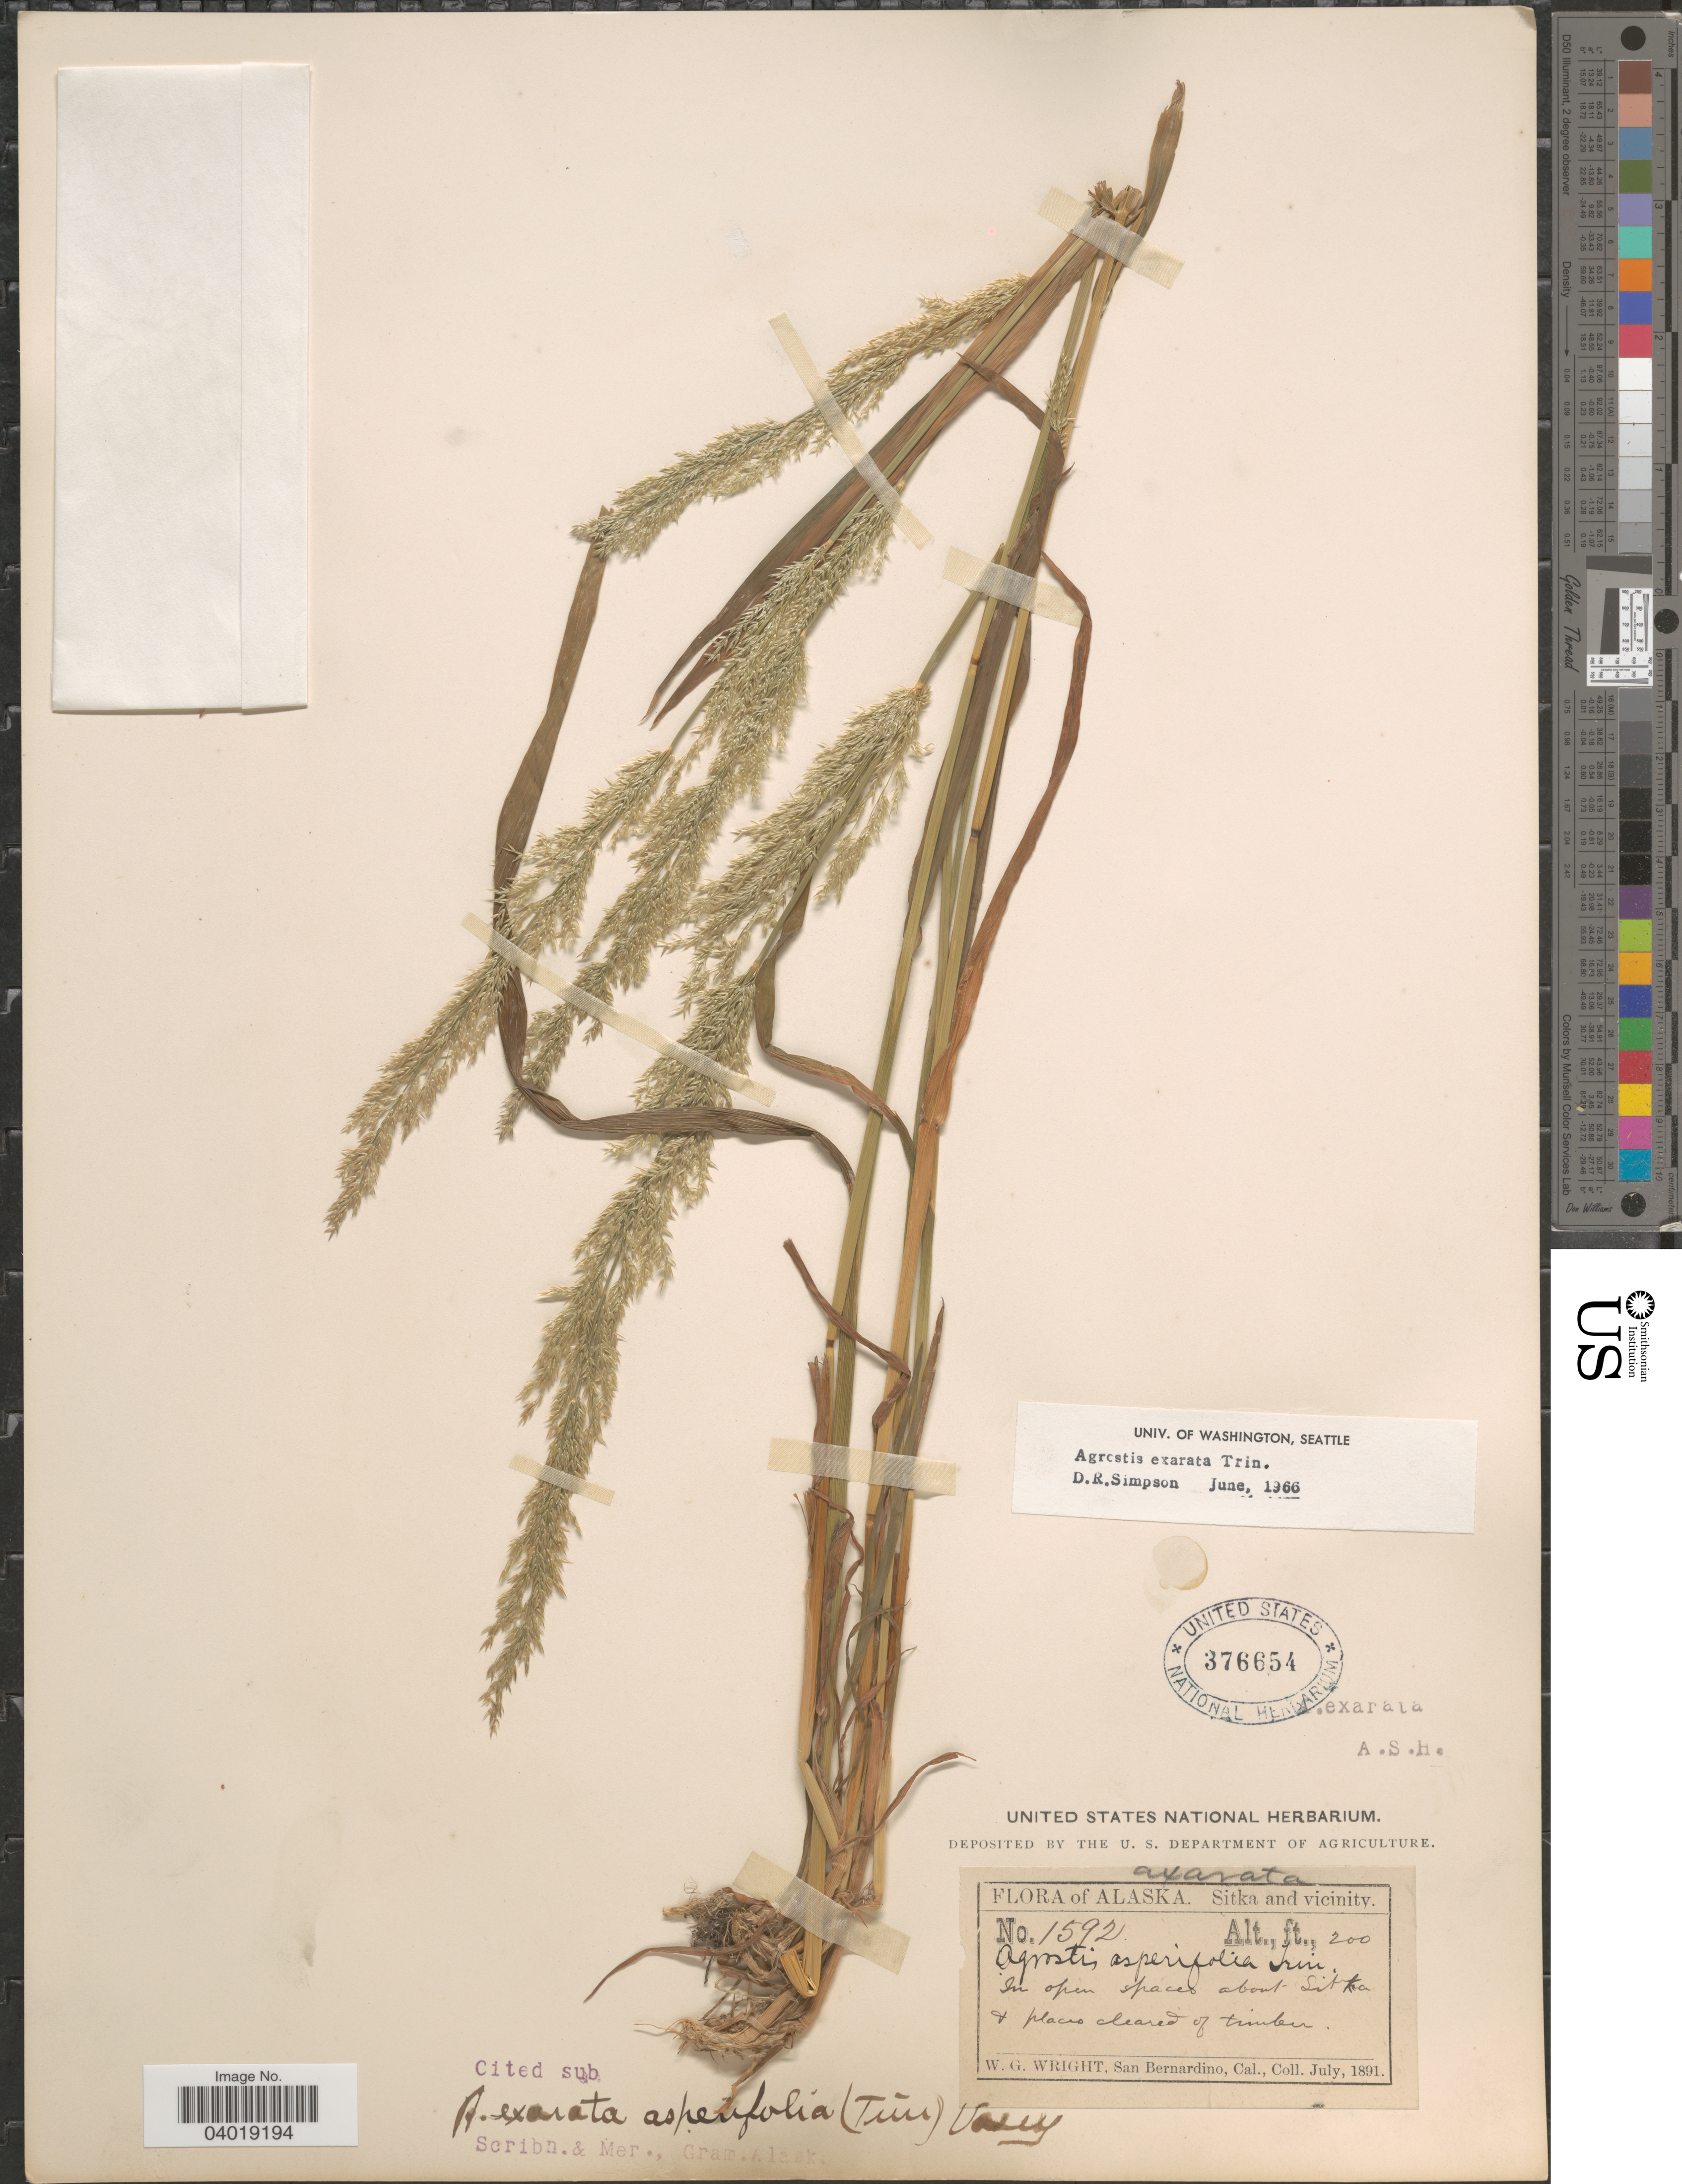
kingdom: Plantae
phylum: Tracheophyta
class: Liliopsida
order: Poales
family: Poaceae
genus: Agrostis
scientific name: Agrostis exarata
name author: Trin.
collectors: W. G. Wright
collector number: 1592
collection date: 1891-07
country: United States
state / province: Alaska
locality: Sitka and vicinity. In open spaces about Sitka.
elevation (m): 61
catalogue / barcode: US 376654